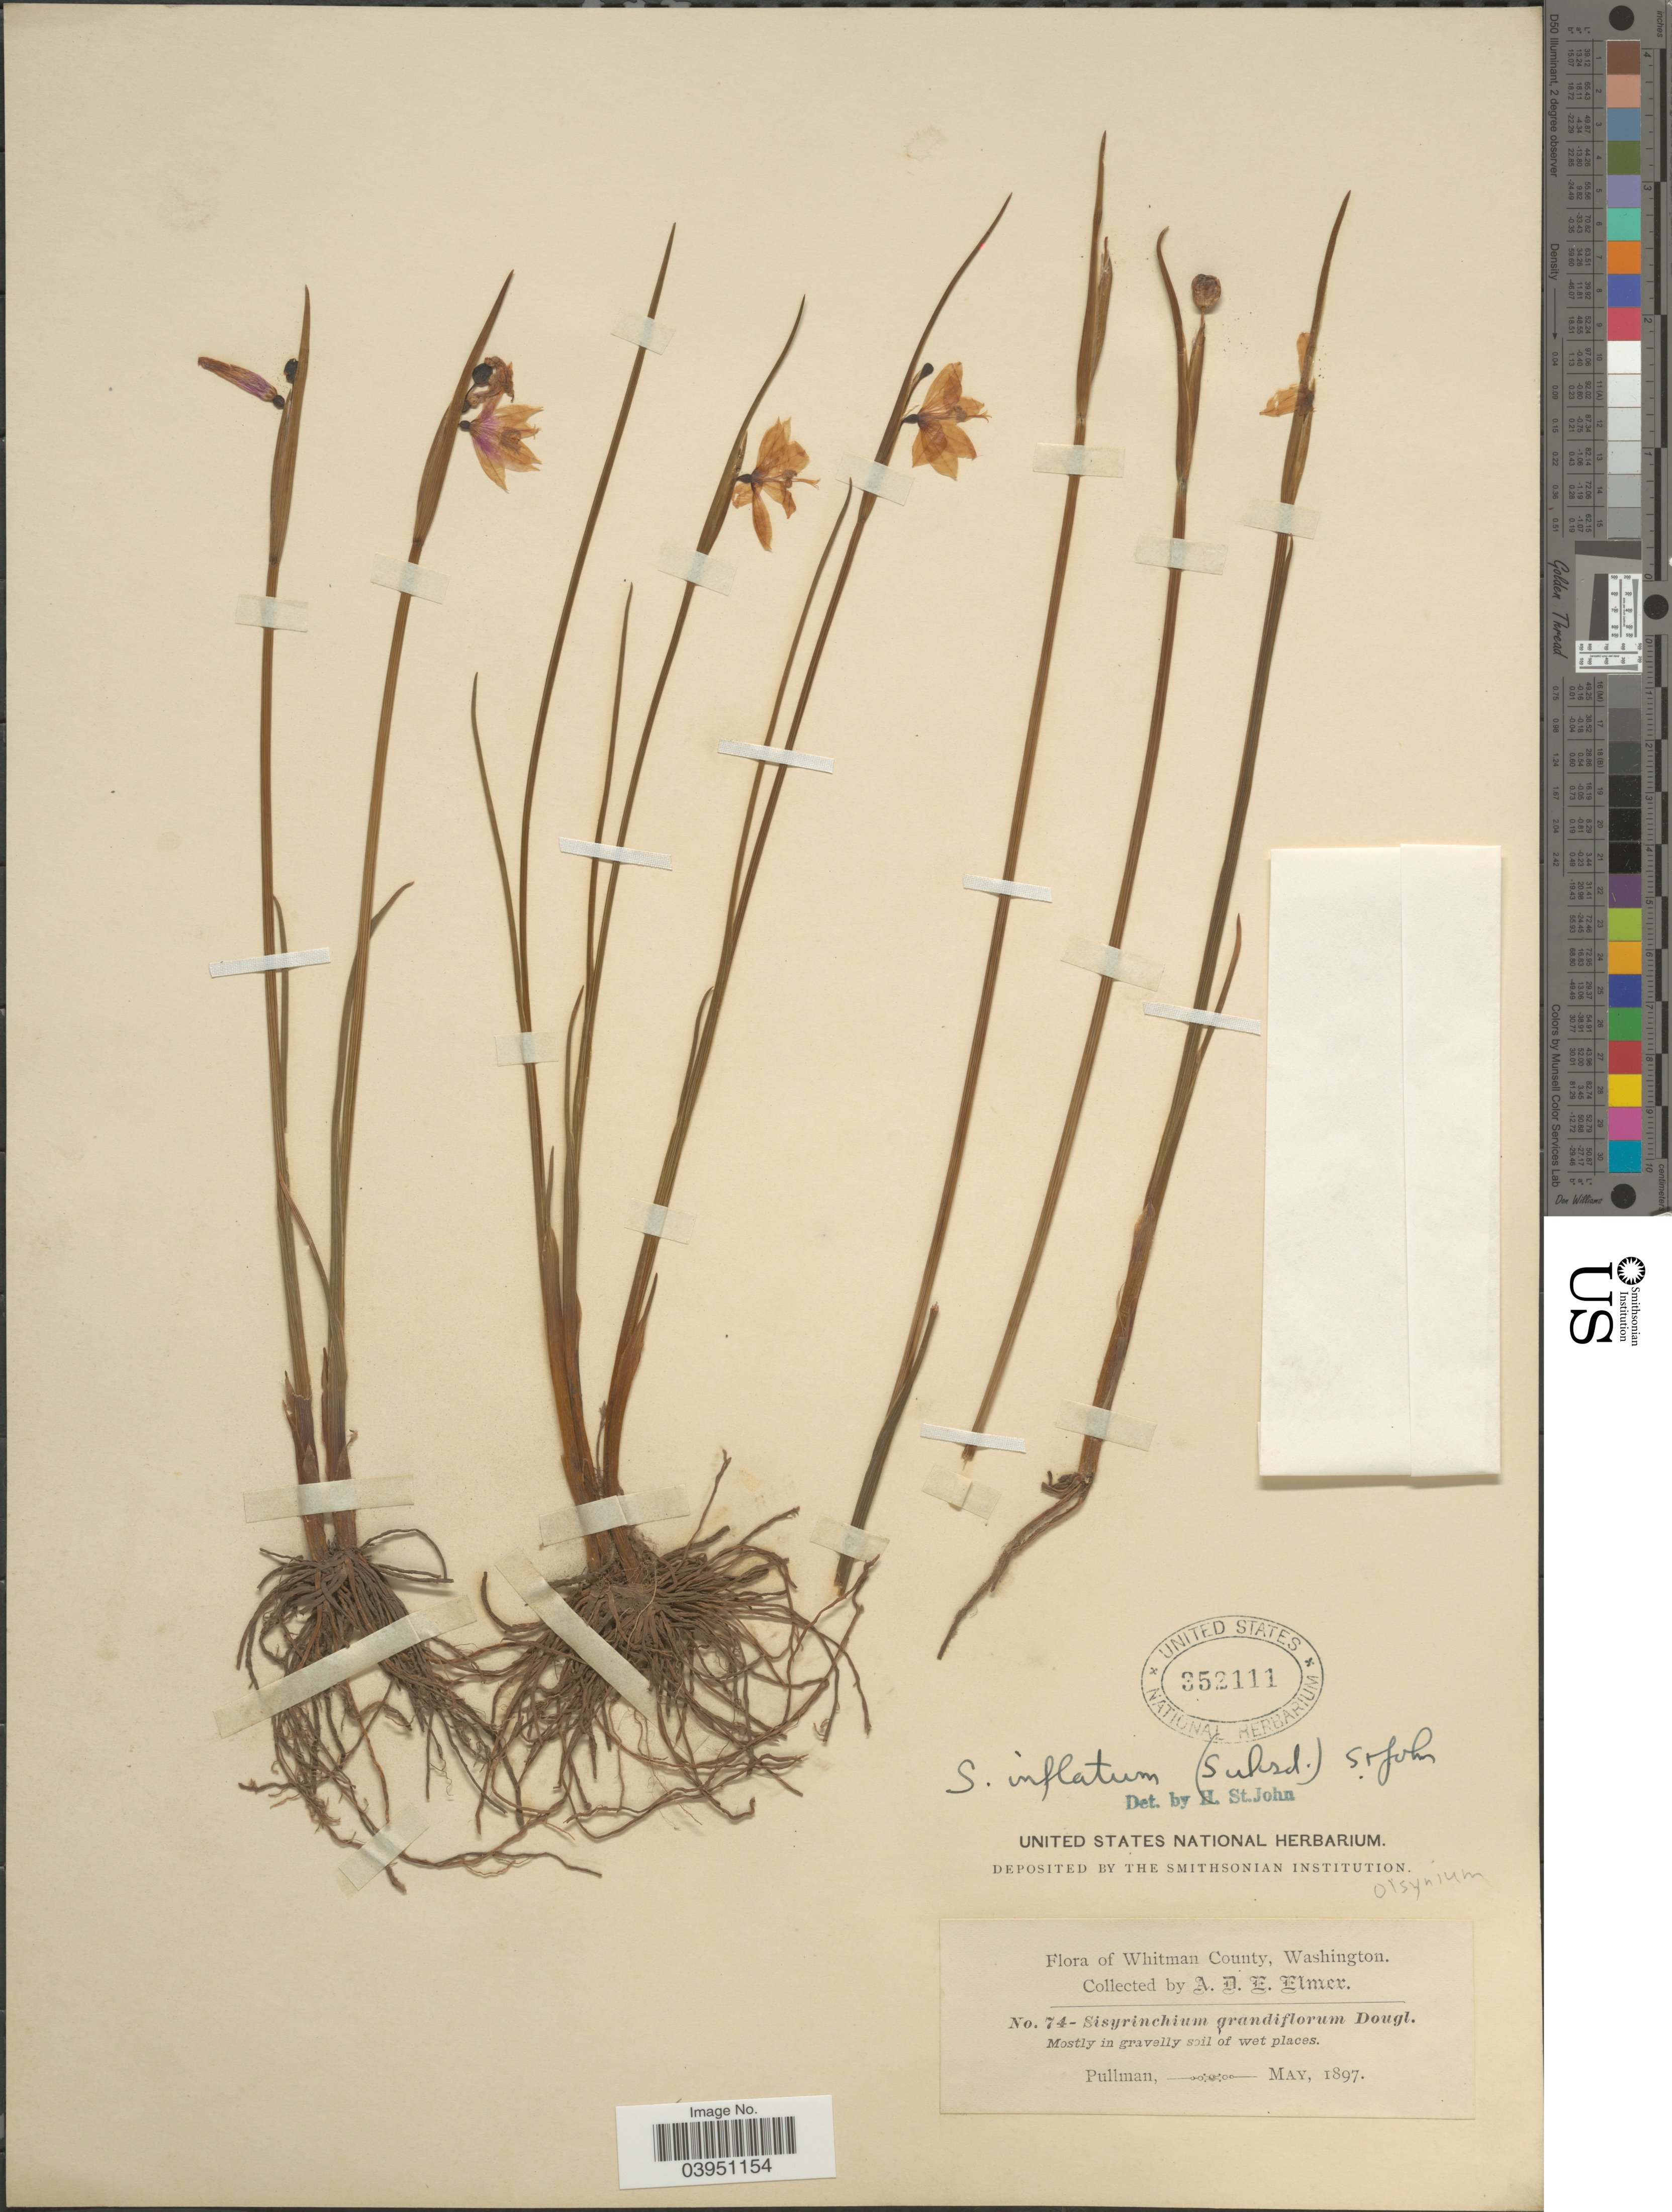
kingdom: Plantae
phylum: Tracheophyta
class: Liliopsida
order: Asparagales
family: Iridaceae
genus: Sisyrinchium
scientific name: Sisyrinchium inflatum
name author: (Suksd.) H. St. John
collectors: A. D. E. Elmer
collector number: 74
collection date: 1897-05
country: United States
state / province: Washington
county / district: Whitman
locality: Whitman County. Pullman.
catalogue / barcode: US 352111